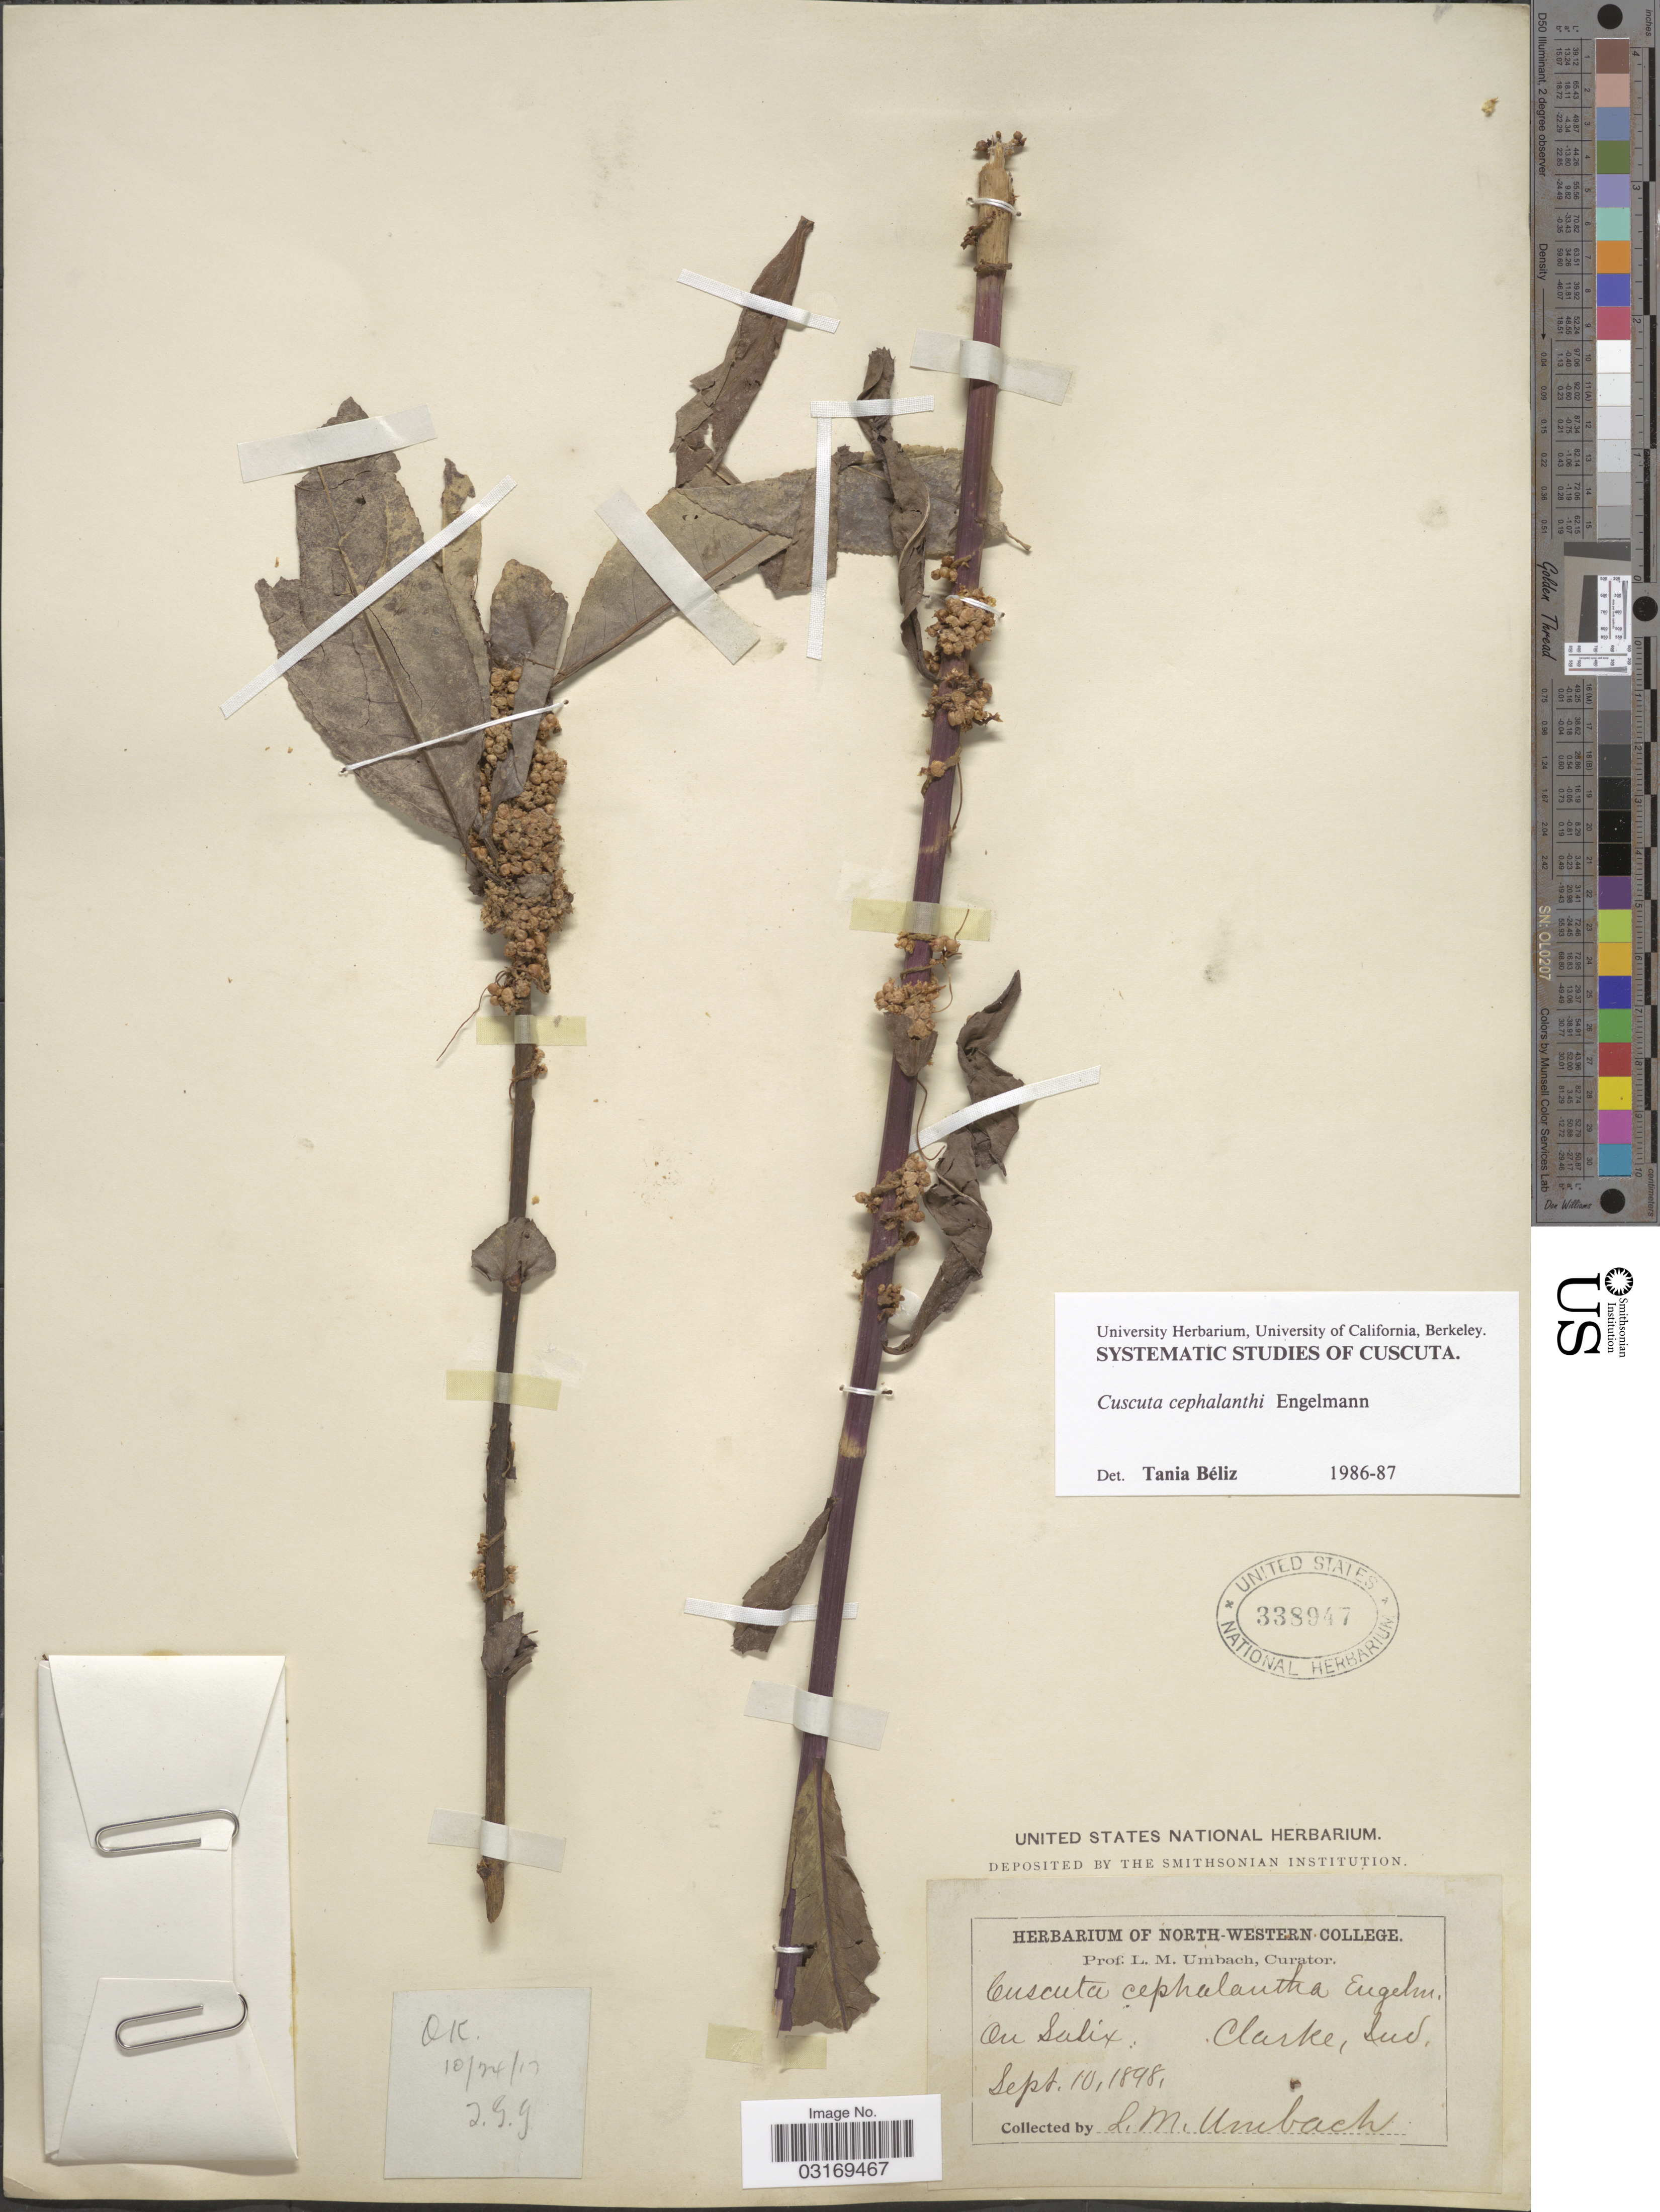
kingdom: Plantae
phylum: Tracheophyta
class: Magnoliopsida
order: Solanales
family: Convolvulaceae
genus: Cuscuta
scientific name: Cuscuta cephalanthi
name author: Engelm.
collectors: L. M. Umbach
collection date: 1898-09-10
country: United States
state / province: Indiana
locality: On Salix. Clarke.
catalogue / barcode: US 338947